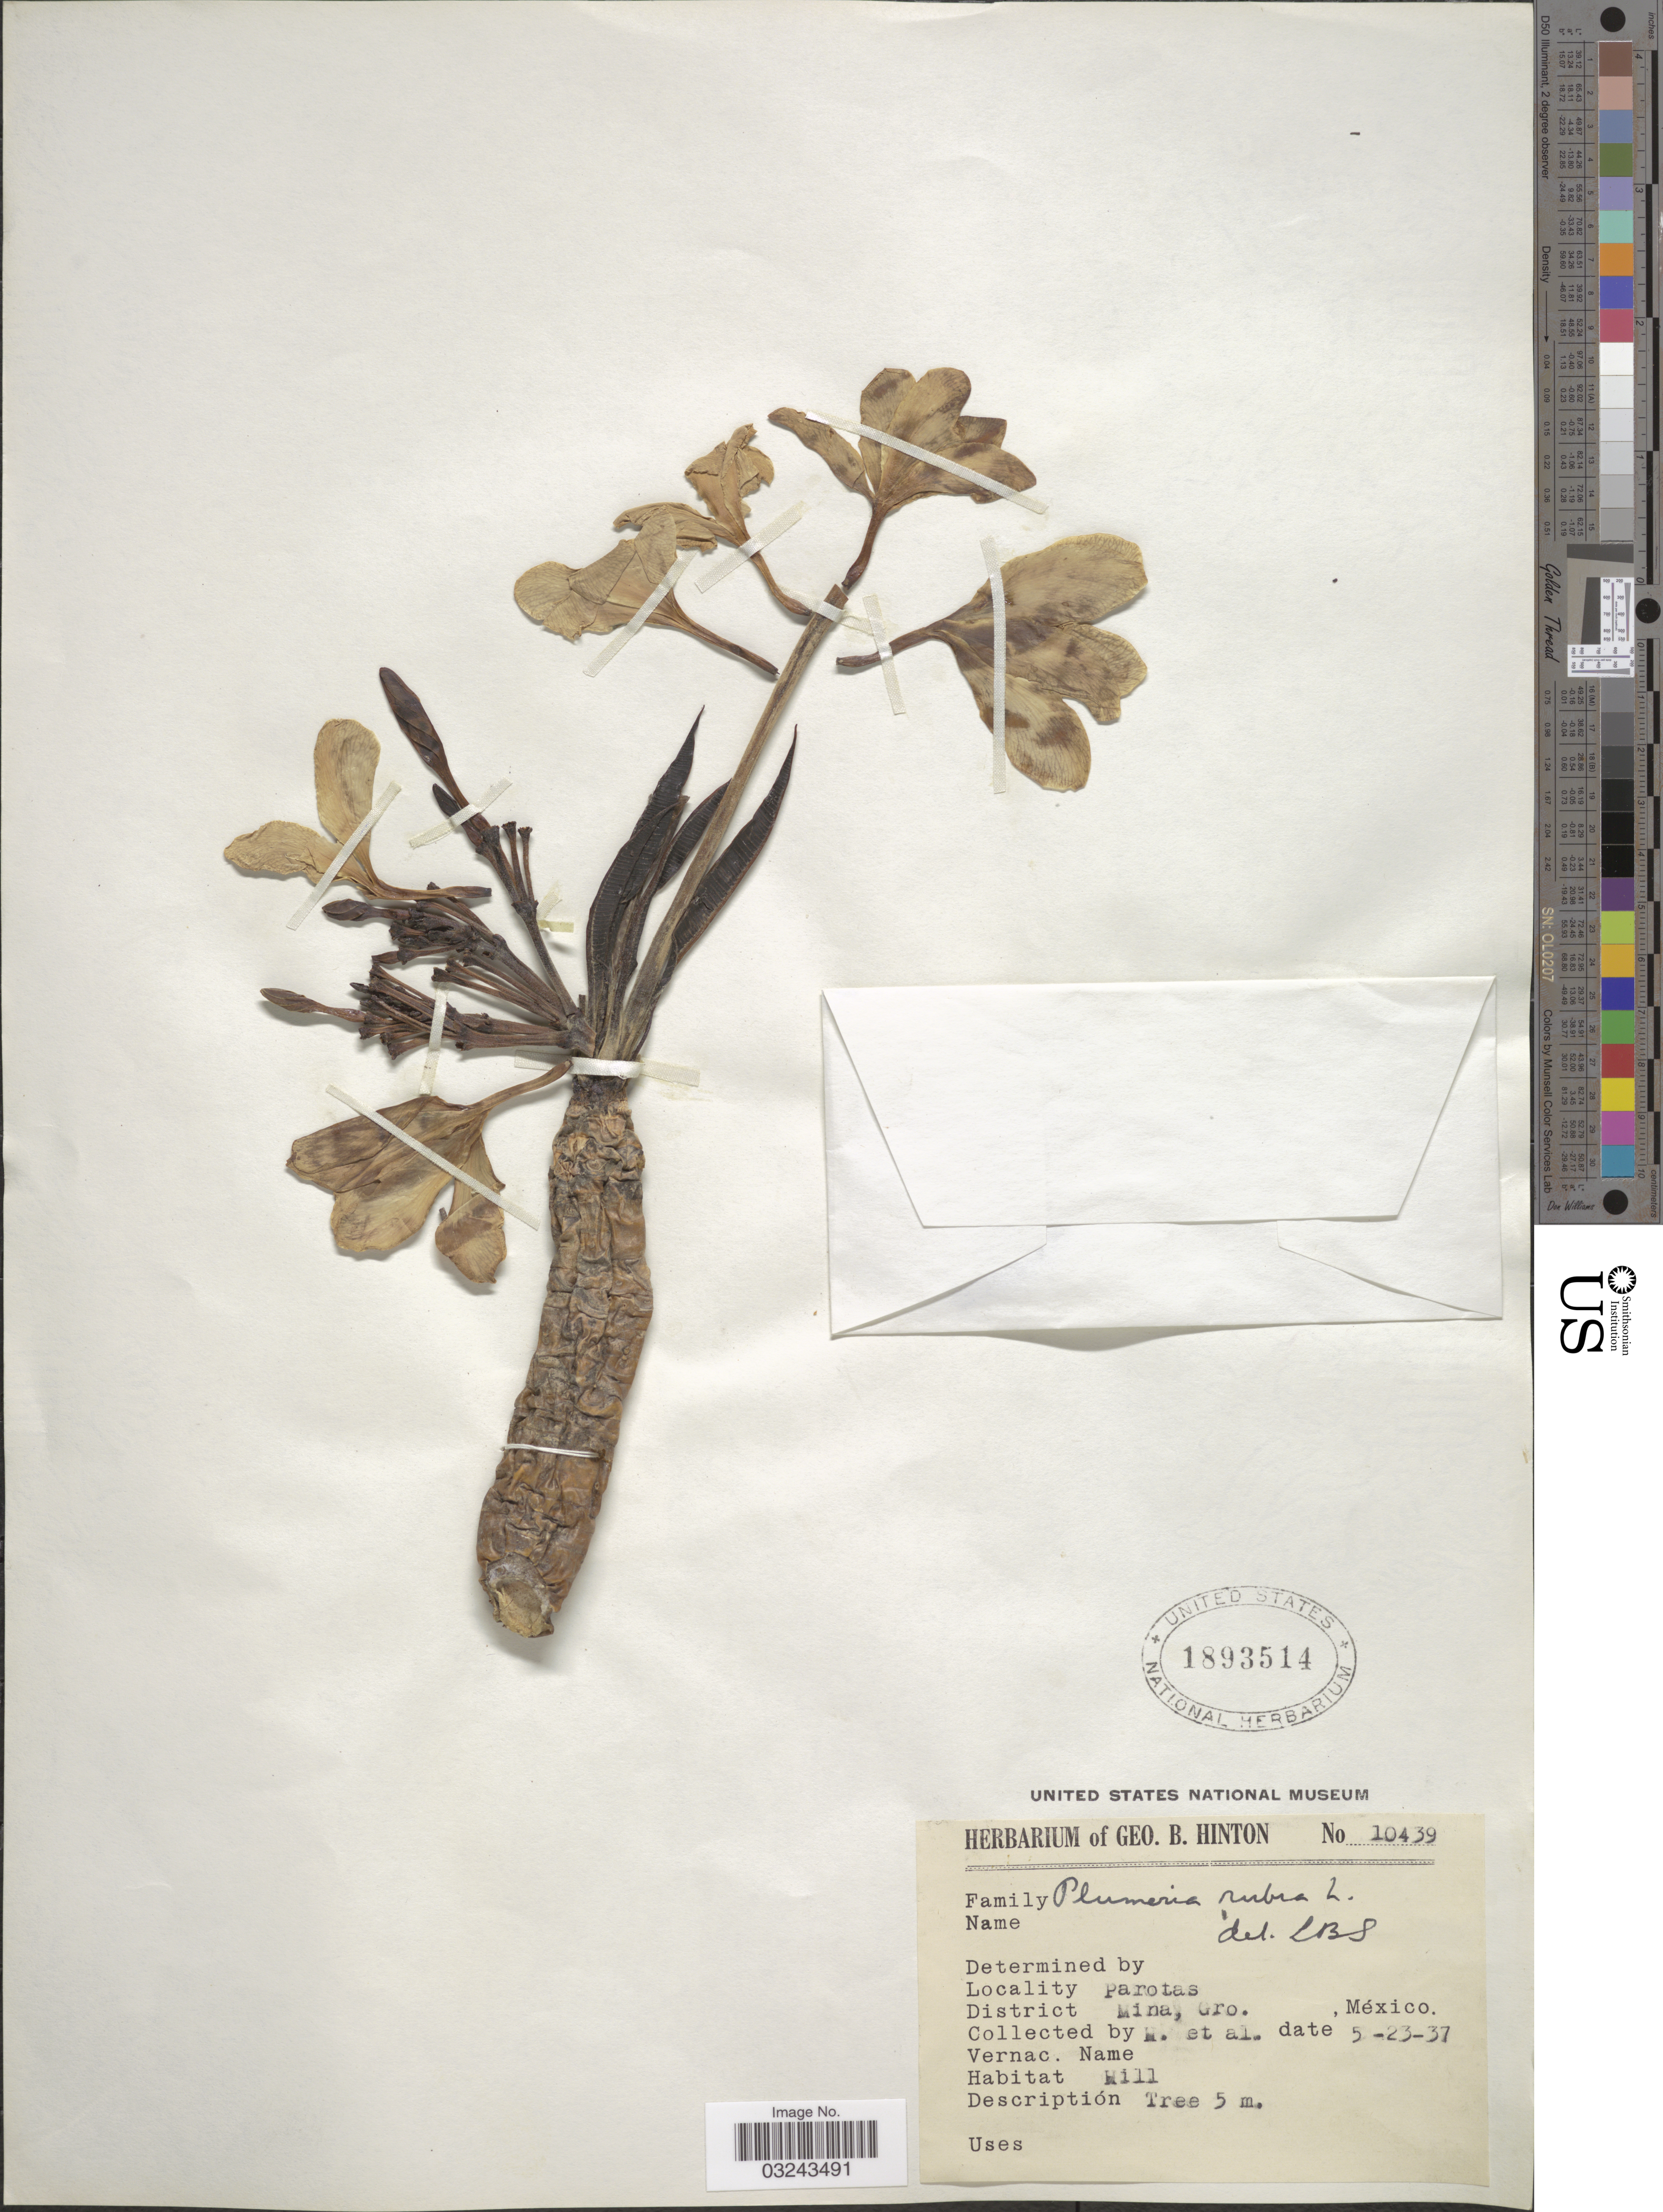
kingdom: Plantae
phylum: Tracheophyta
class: Magnoliopsida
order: Gentianales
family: Apocynaceae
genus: Plumeria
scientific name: Plumeria rubra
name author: L.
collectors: G. B. Hinton & et al.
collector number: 10439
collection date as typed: Transcribed d/m/y: 23/5/37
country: Mexico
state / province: Guerrero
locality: Parotas, District Mina, Gro., México.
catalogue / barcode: US 1893514